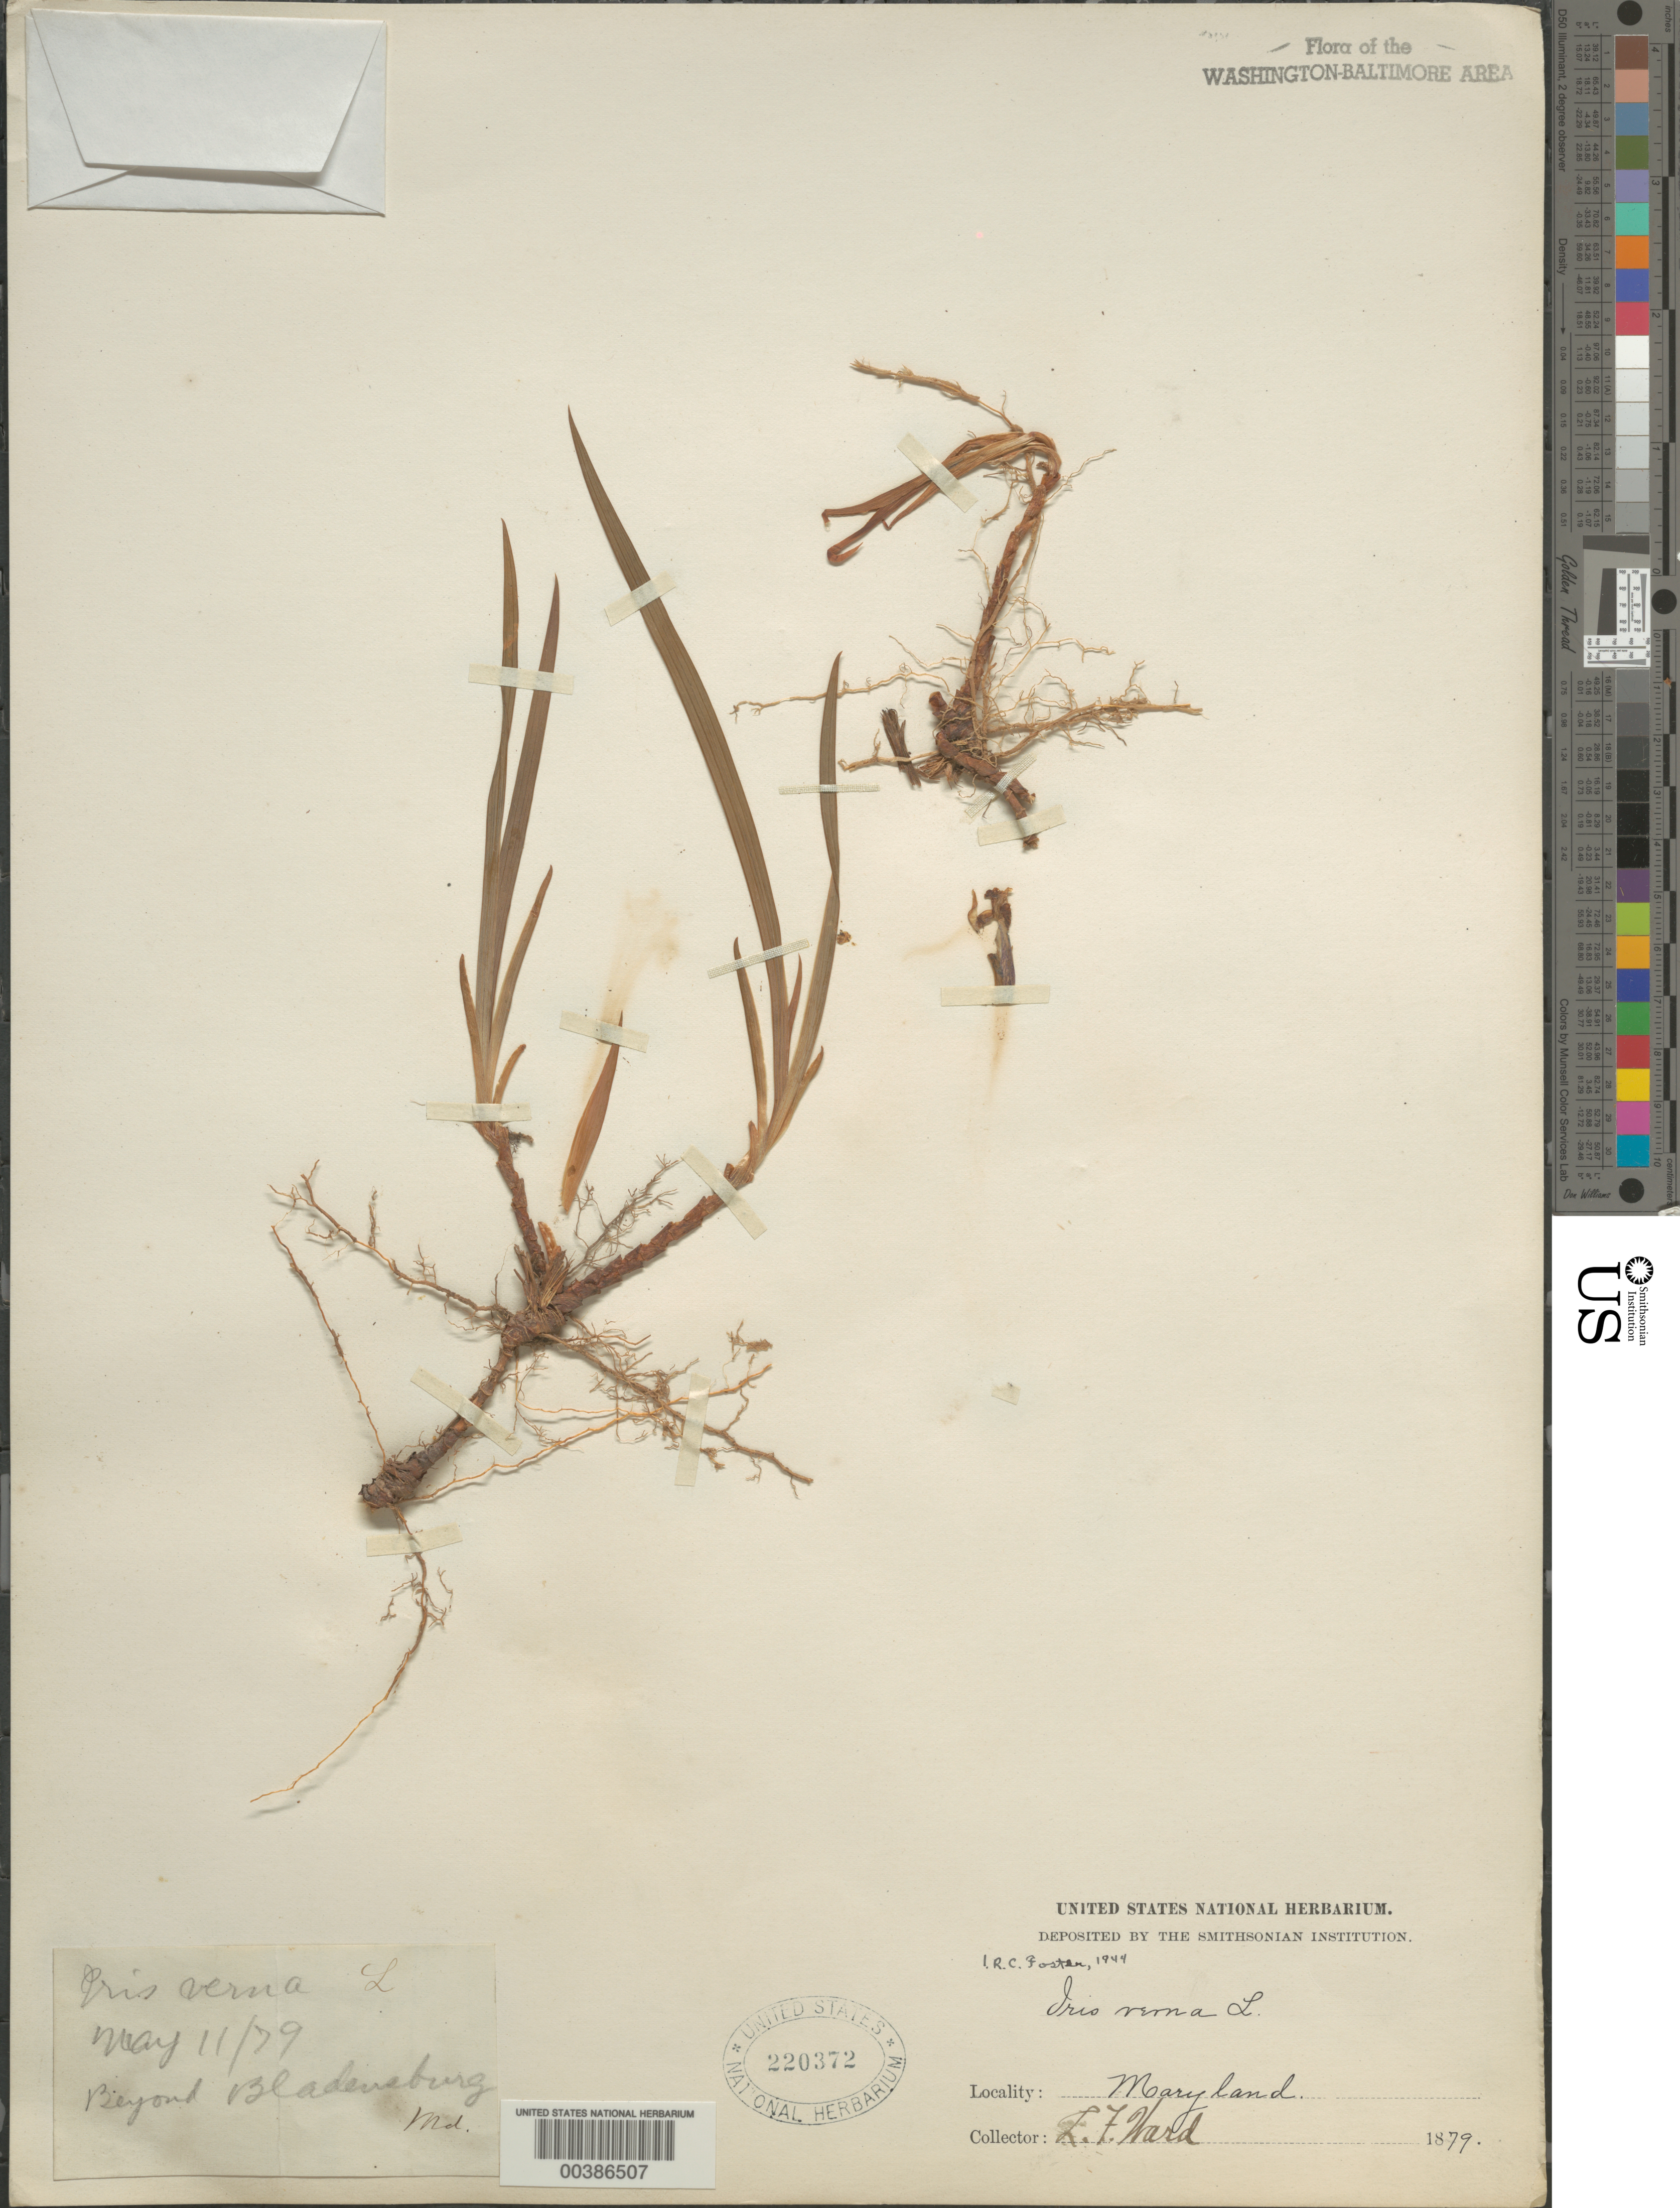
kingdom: Plantae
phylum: Tracheophyta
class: Liliopsida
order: Asparagales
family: Iridaceae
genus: Iris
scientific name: Iris verna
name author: L.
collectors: L. F. Ward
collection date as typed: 11 May 1879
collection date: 1879-05-11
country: United States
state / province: Maryland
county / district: Prince George's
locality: Beyond Bladensburg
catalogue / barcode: US 220372